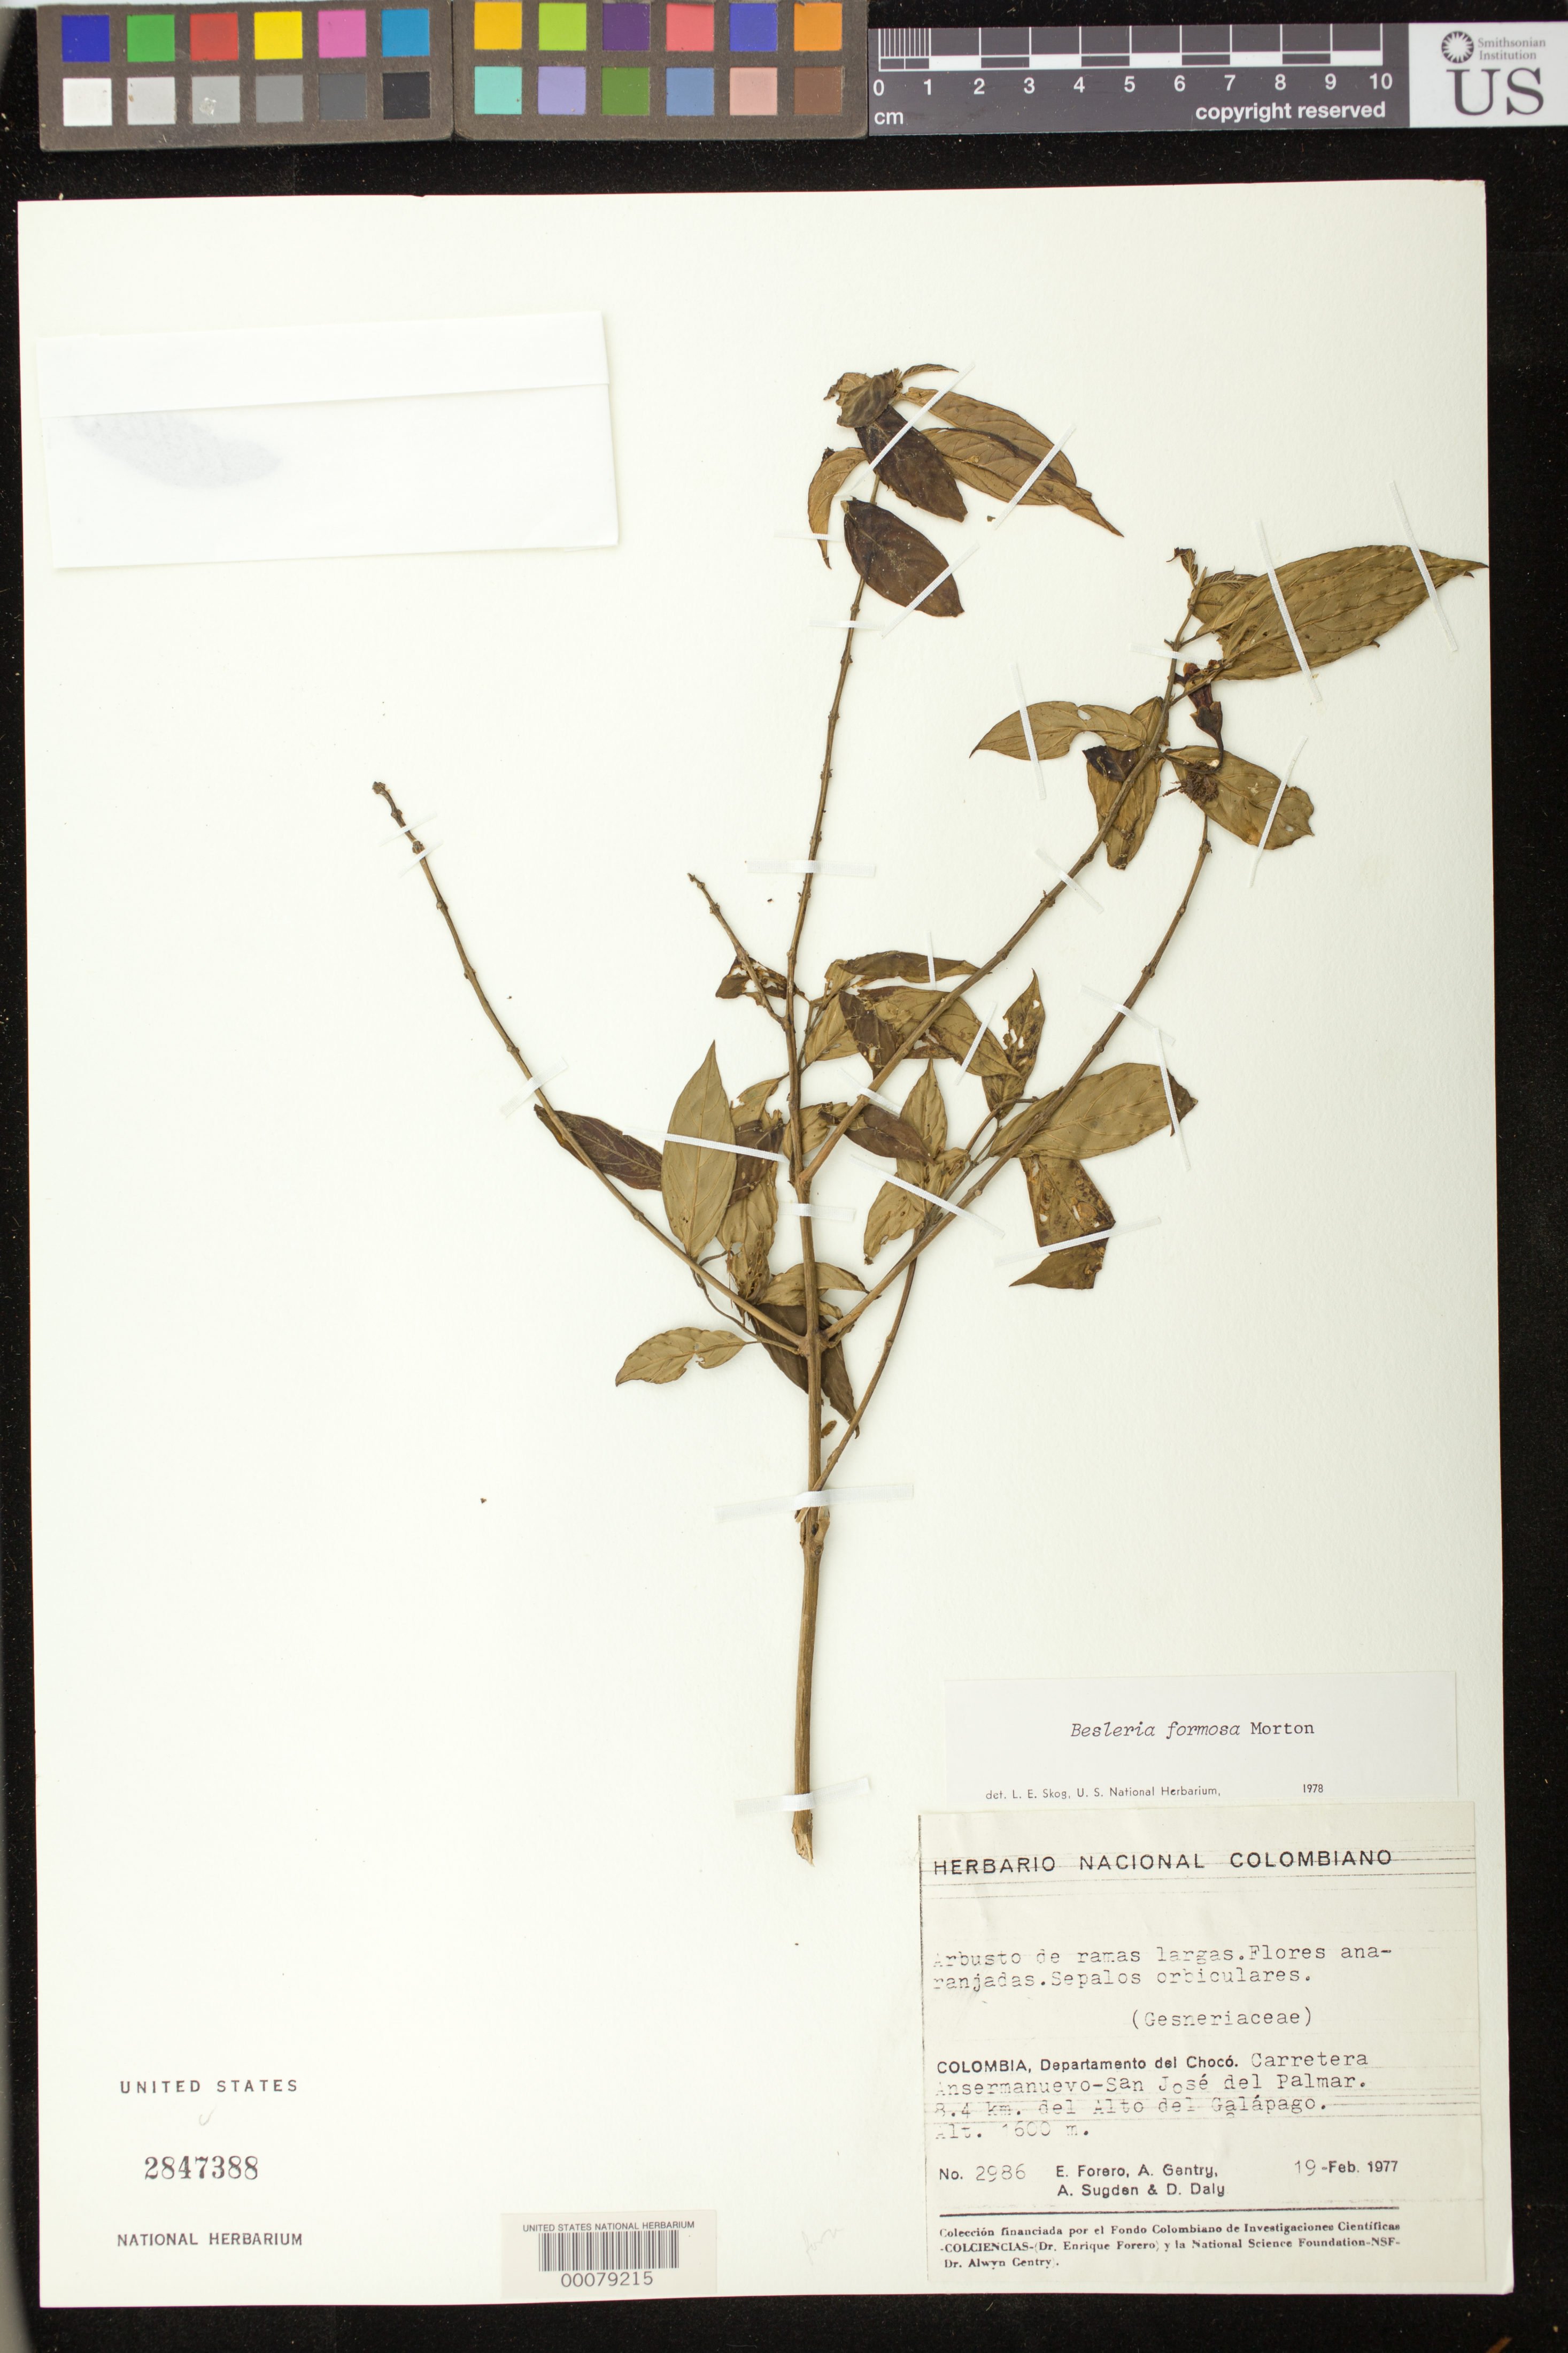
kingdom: Plantae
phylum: Tracheophyta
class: Magnoliopsida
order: Lamiales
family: Gesneriaceae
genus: Besleria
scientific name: Besleria amabilis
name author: C.V. Morton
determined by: Skog, Laurence E.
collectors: E. Forero, A. H. Gentry, A. Sugden & D. C. Daly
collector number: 2986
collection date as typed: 19 Feb 1977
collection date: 1977-02-19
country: Colombia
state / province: Chocó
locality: Ansermanuevo-San Jose del Palmar highway, 8.4 km del Alto del Galapago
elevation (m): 1600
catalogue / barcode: US 2847388